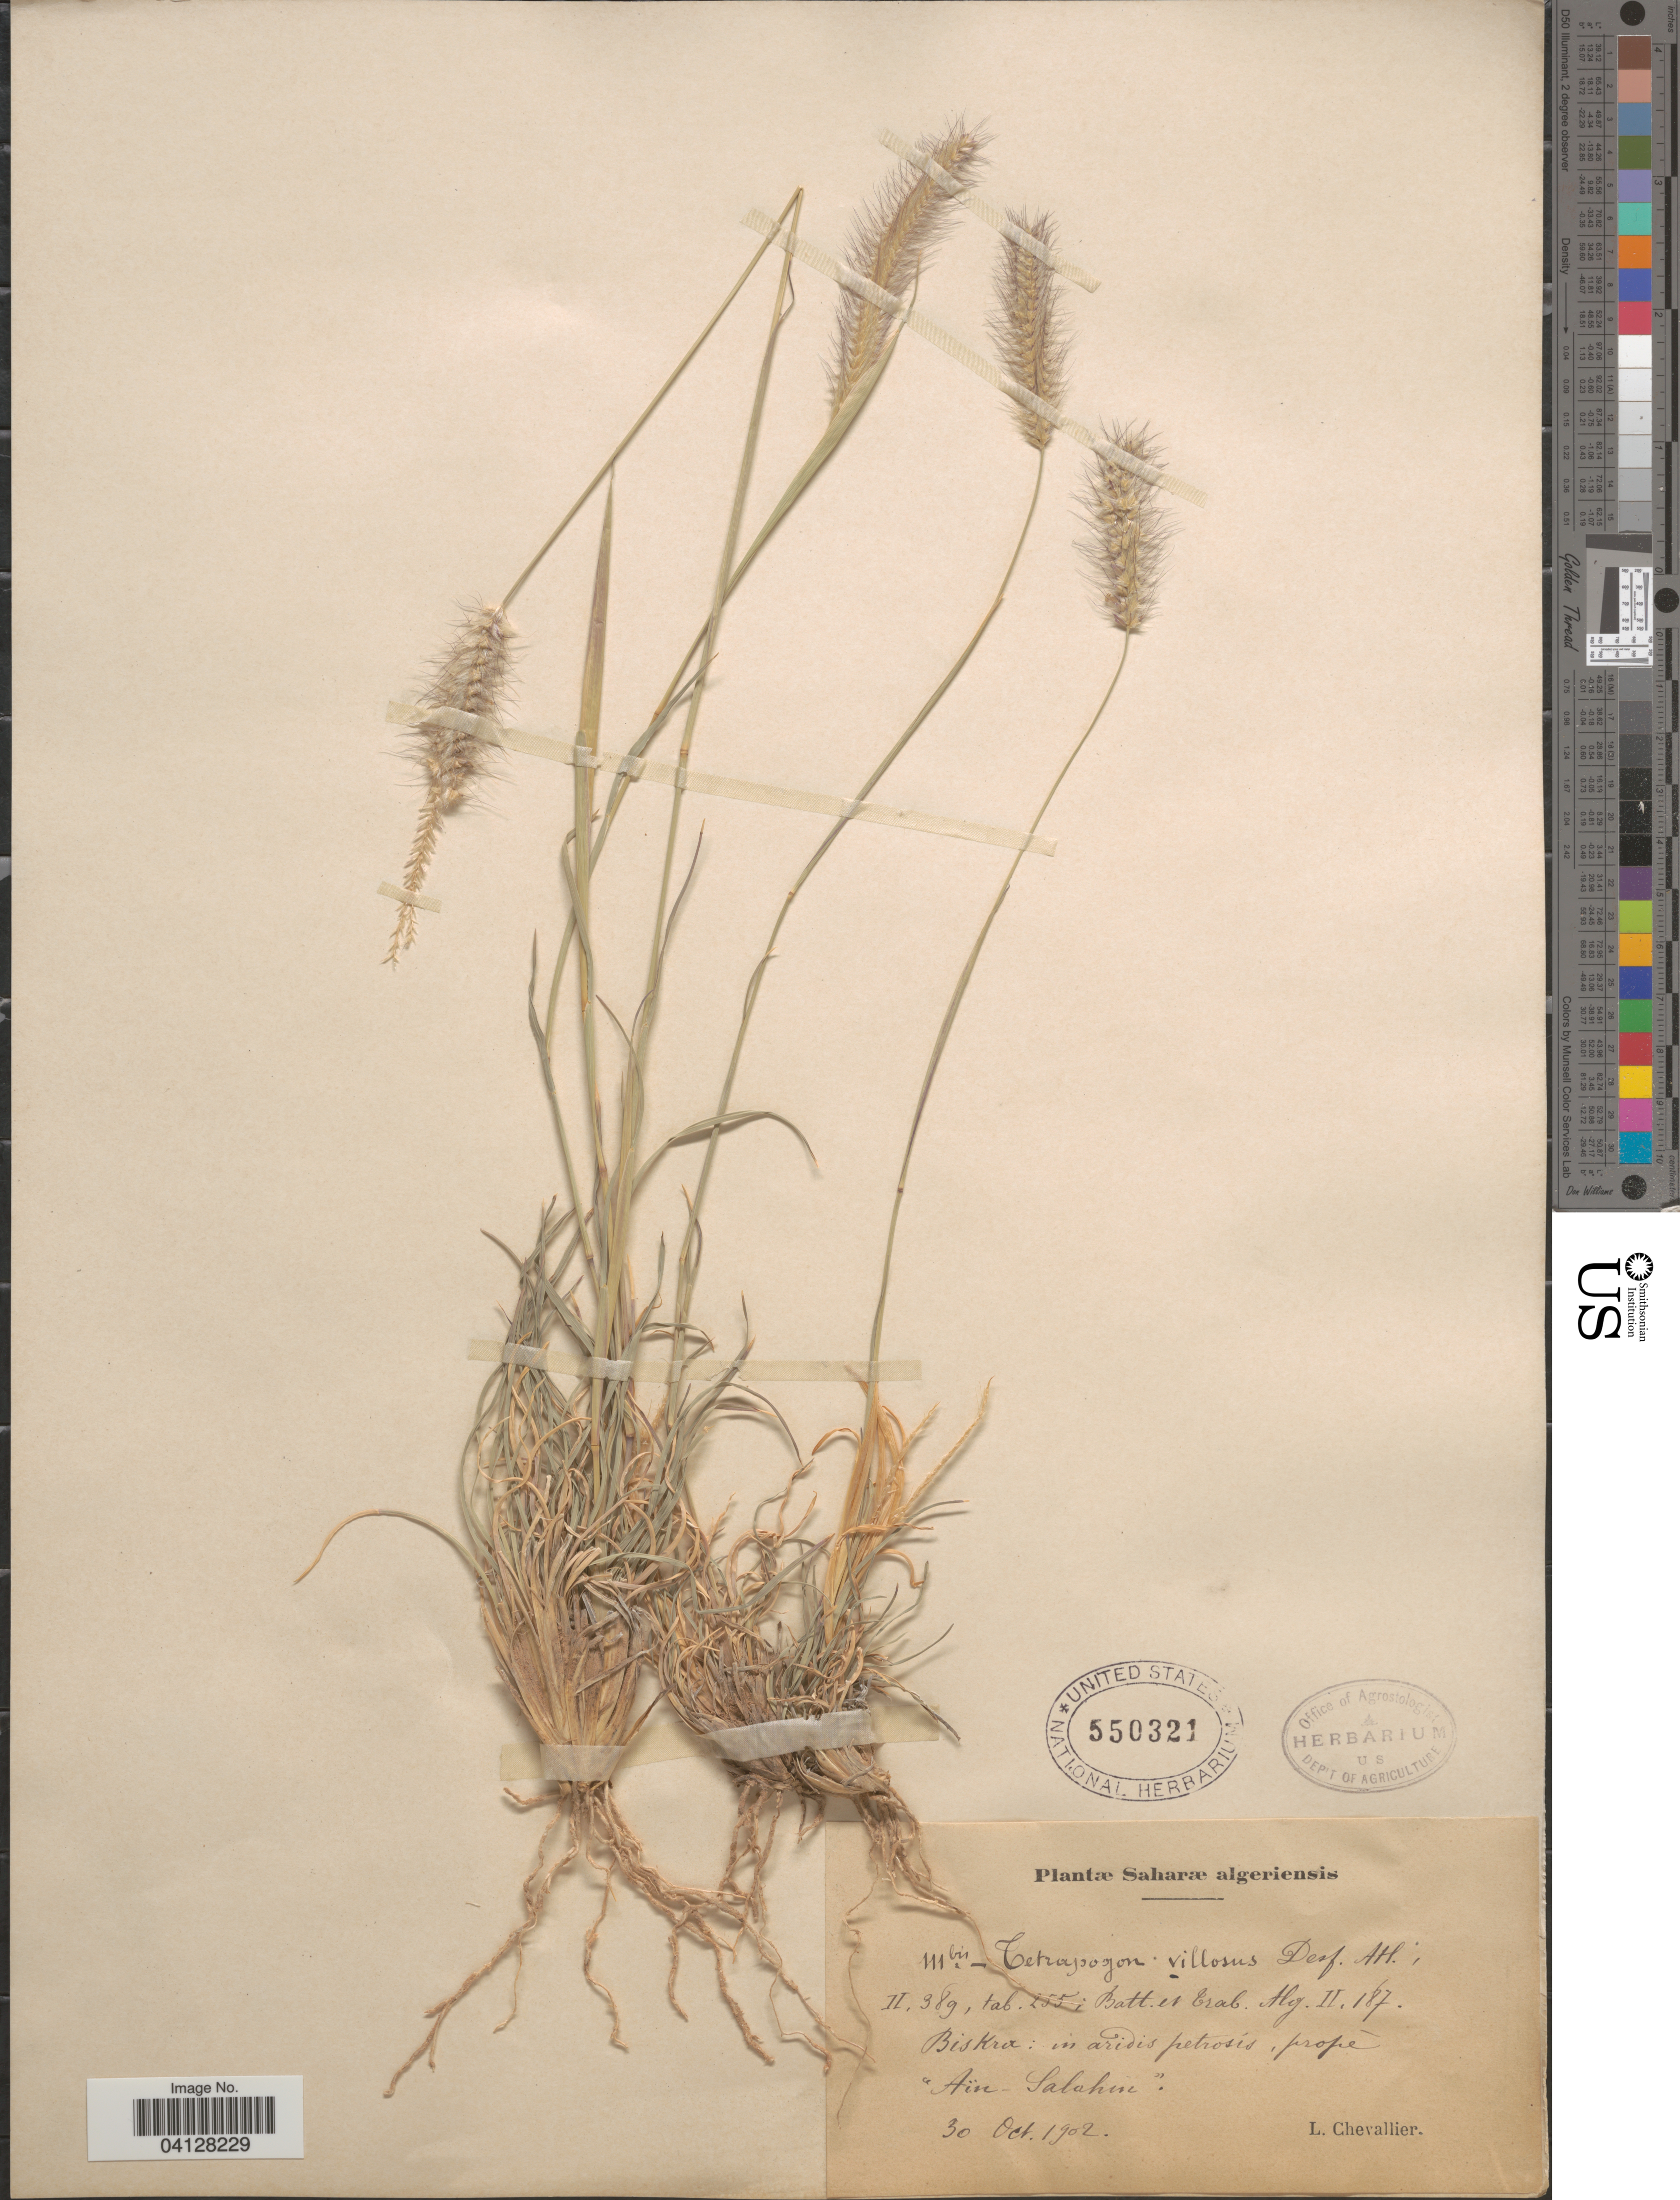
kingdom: Plantae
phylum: Tracheophyta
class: Liliopsida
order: Poales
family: Poaceae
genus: Tetrapogon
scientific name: Tetrapogon villosus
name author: Desf.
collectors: L. Chevallier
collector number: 111bis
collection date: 1902-10-30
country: Algeria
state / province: Biskra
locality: Sarahæ algeriensis. Prope "Ain-Salahin".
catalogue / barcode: US 550321